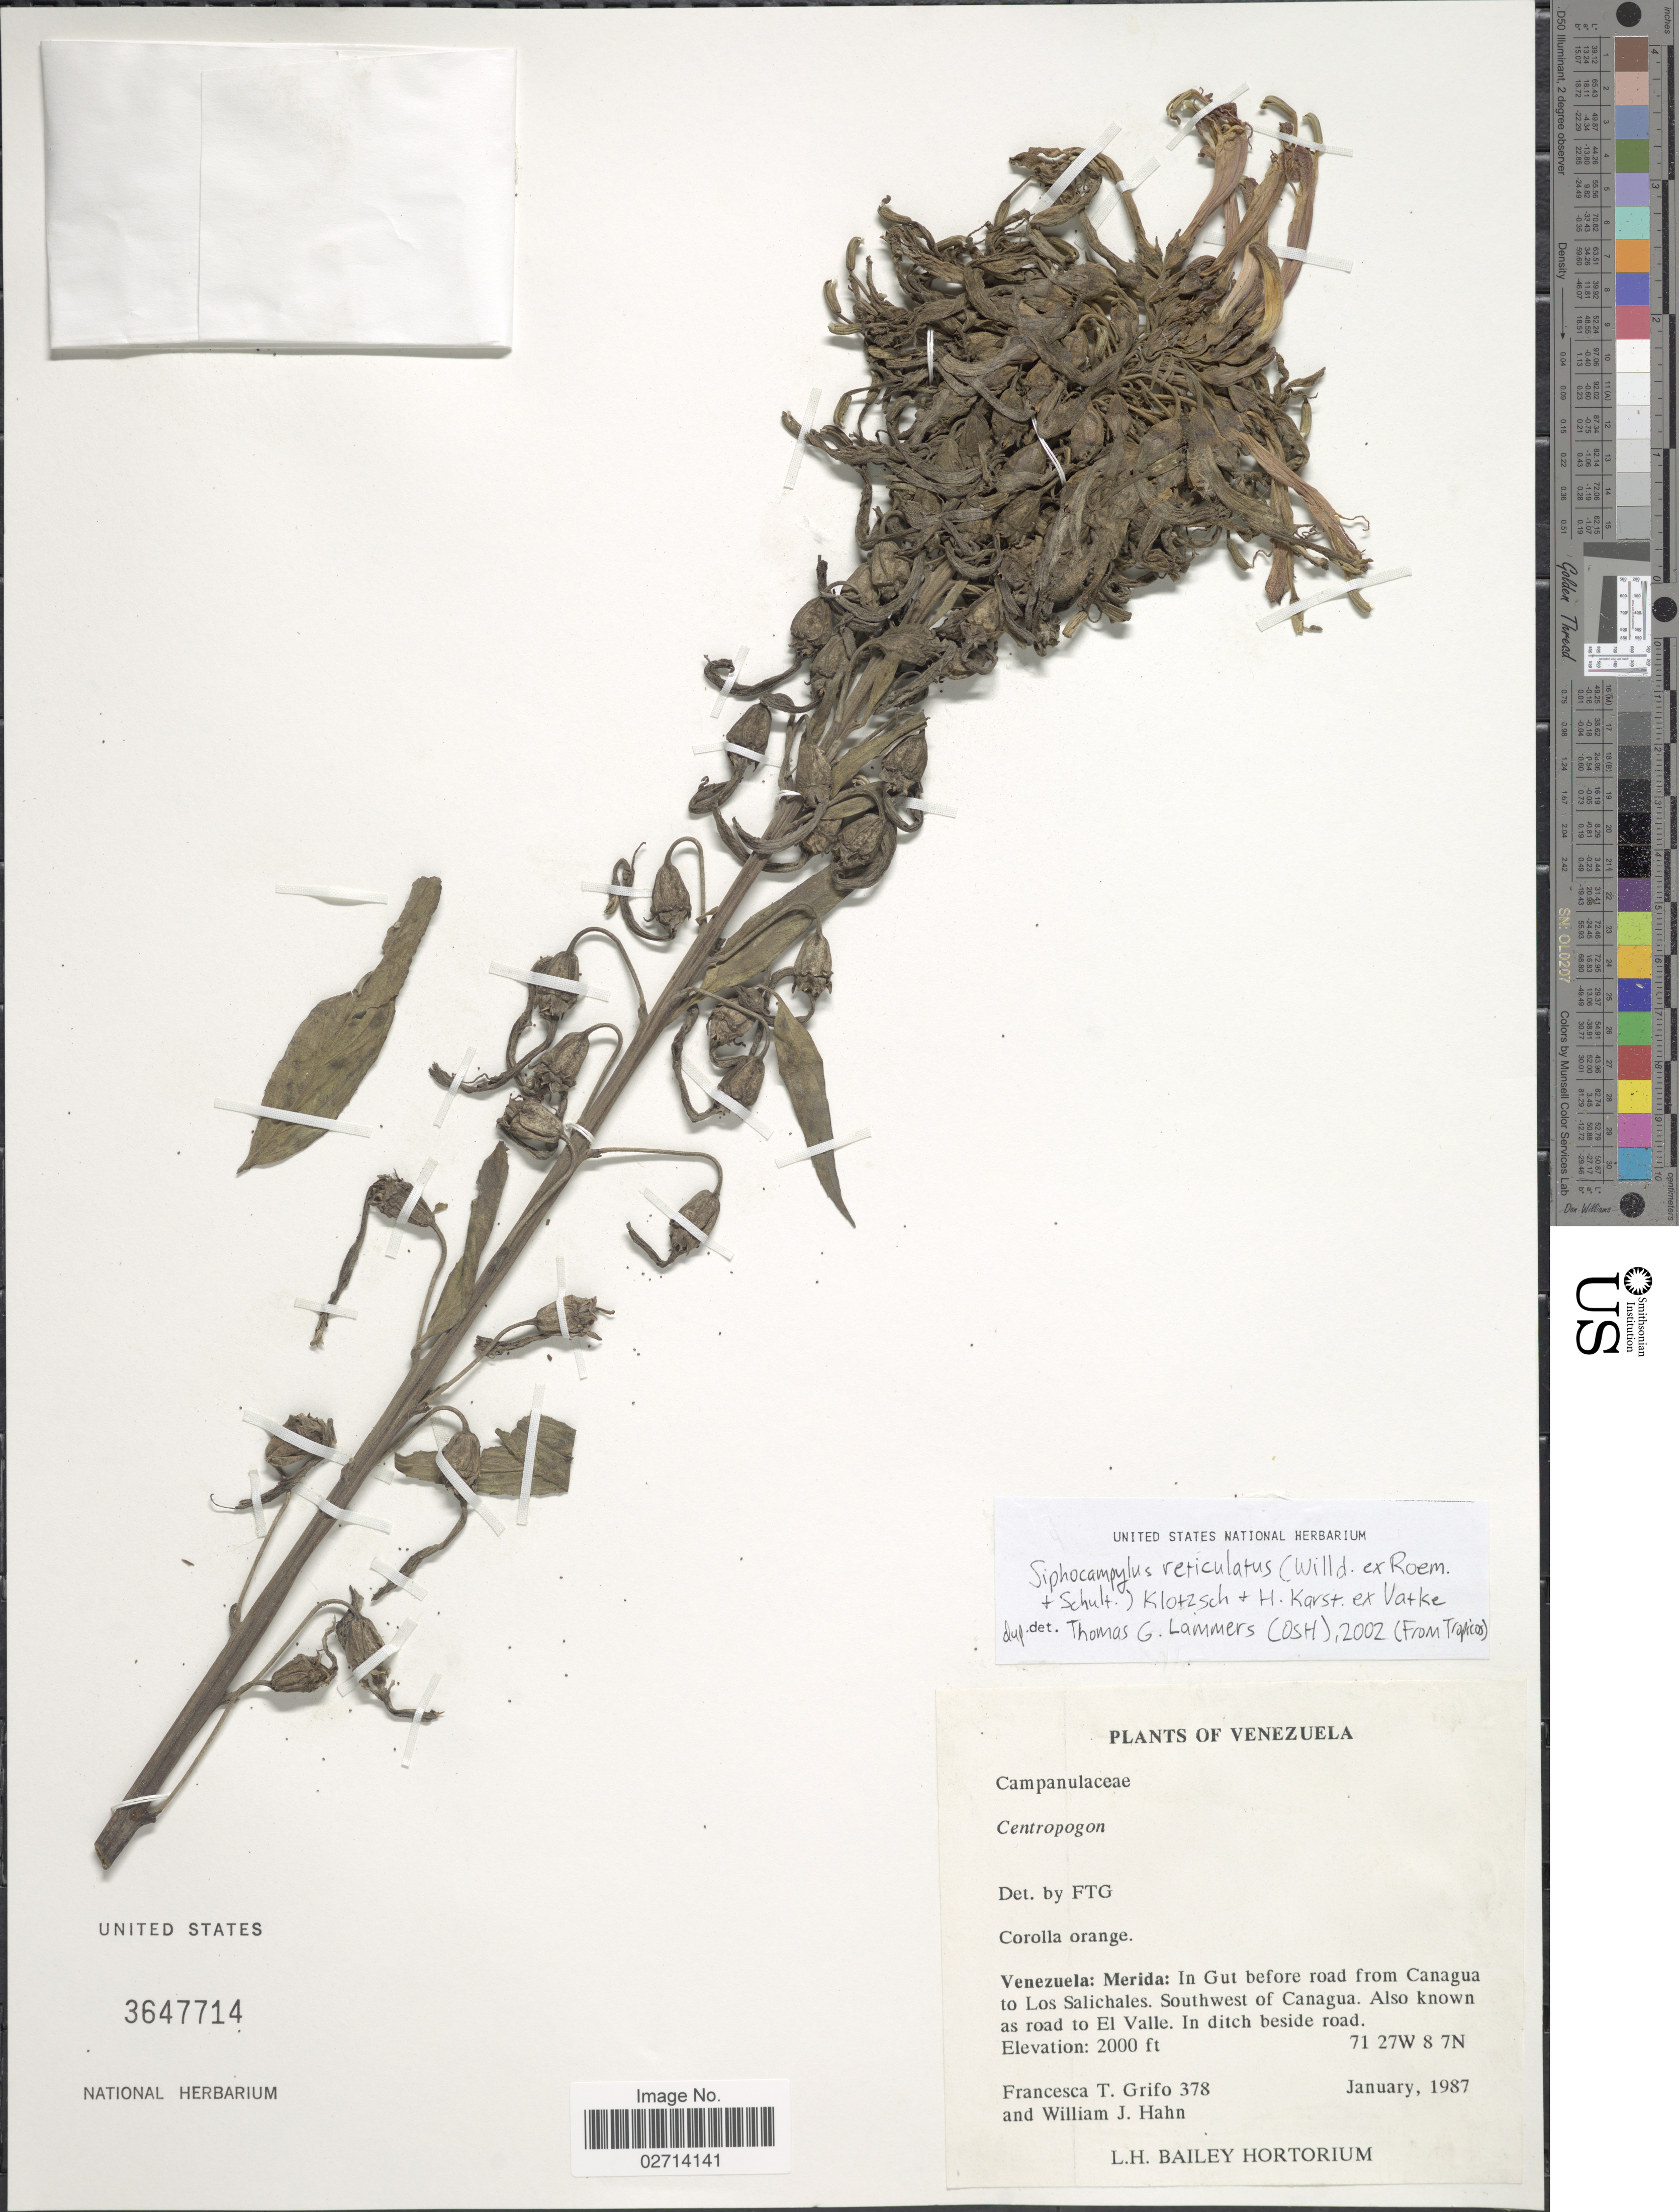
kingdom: Plantae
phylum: Tracheophyta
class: Magnoliopsida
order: Asterales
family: Campanulaceae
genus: Siphocampylus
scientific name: Siphocampylus reticulatus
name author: (Willd. ex Schult. & Roem.) Klotzsch & H. Karst. ex Vatke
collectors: F. Grifo & W. J. Hahn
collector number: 378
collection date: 1987-01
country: Venezuela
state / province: Mérida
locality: In Gut before road from Canagua to Los Salichales, Southwest of Canagua, also know as road to El Valle, in ditch beside road.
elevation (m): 610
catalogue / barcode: US 3647714